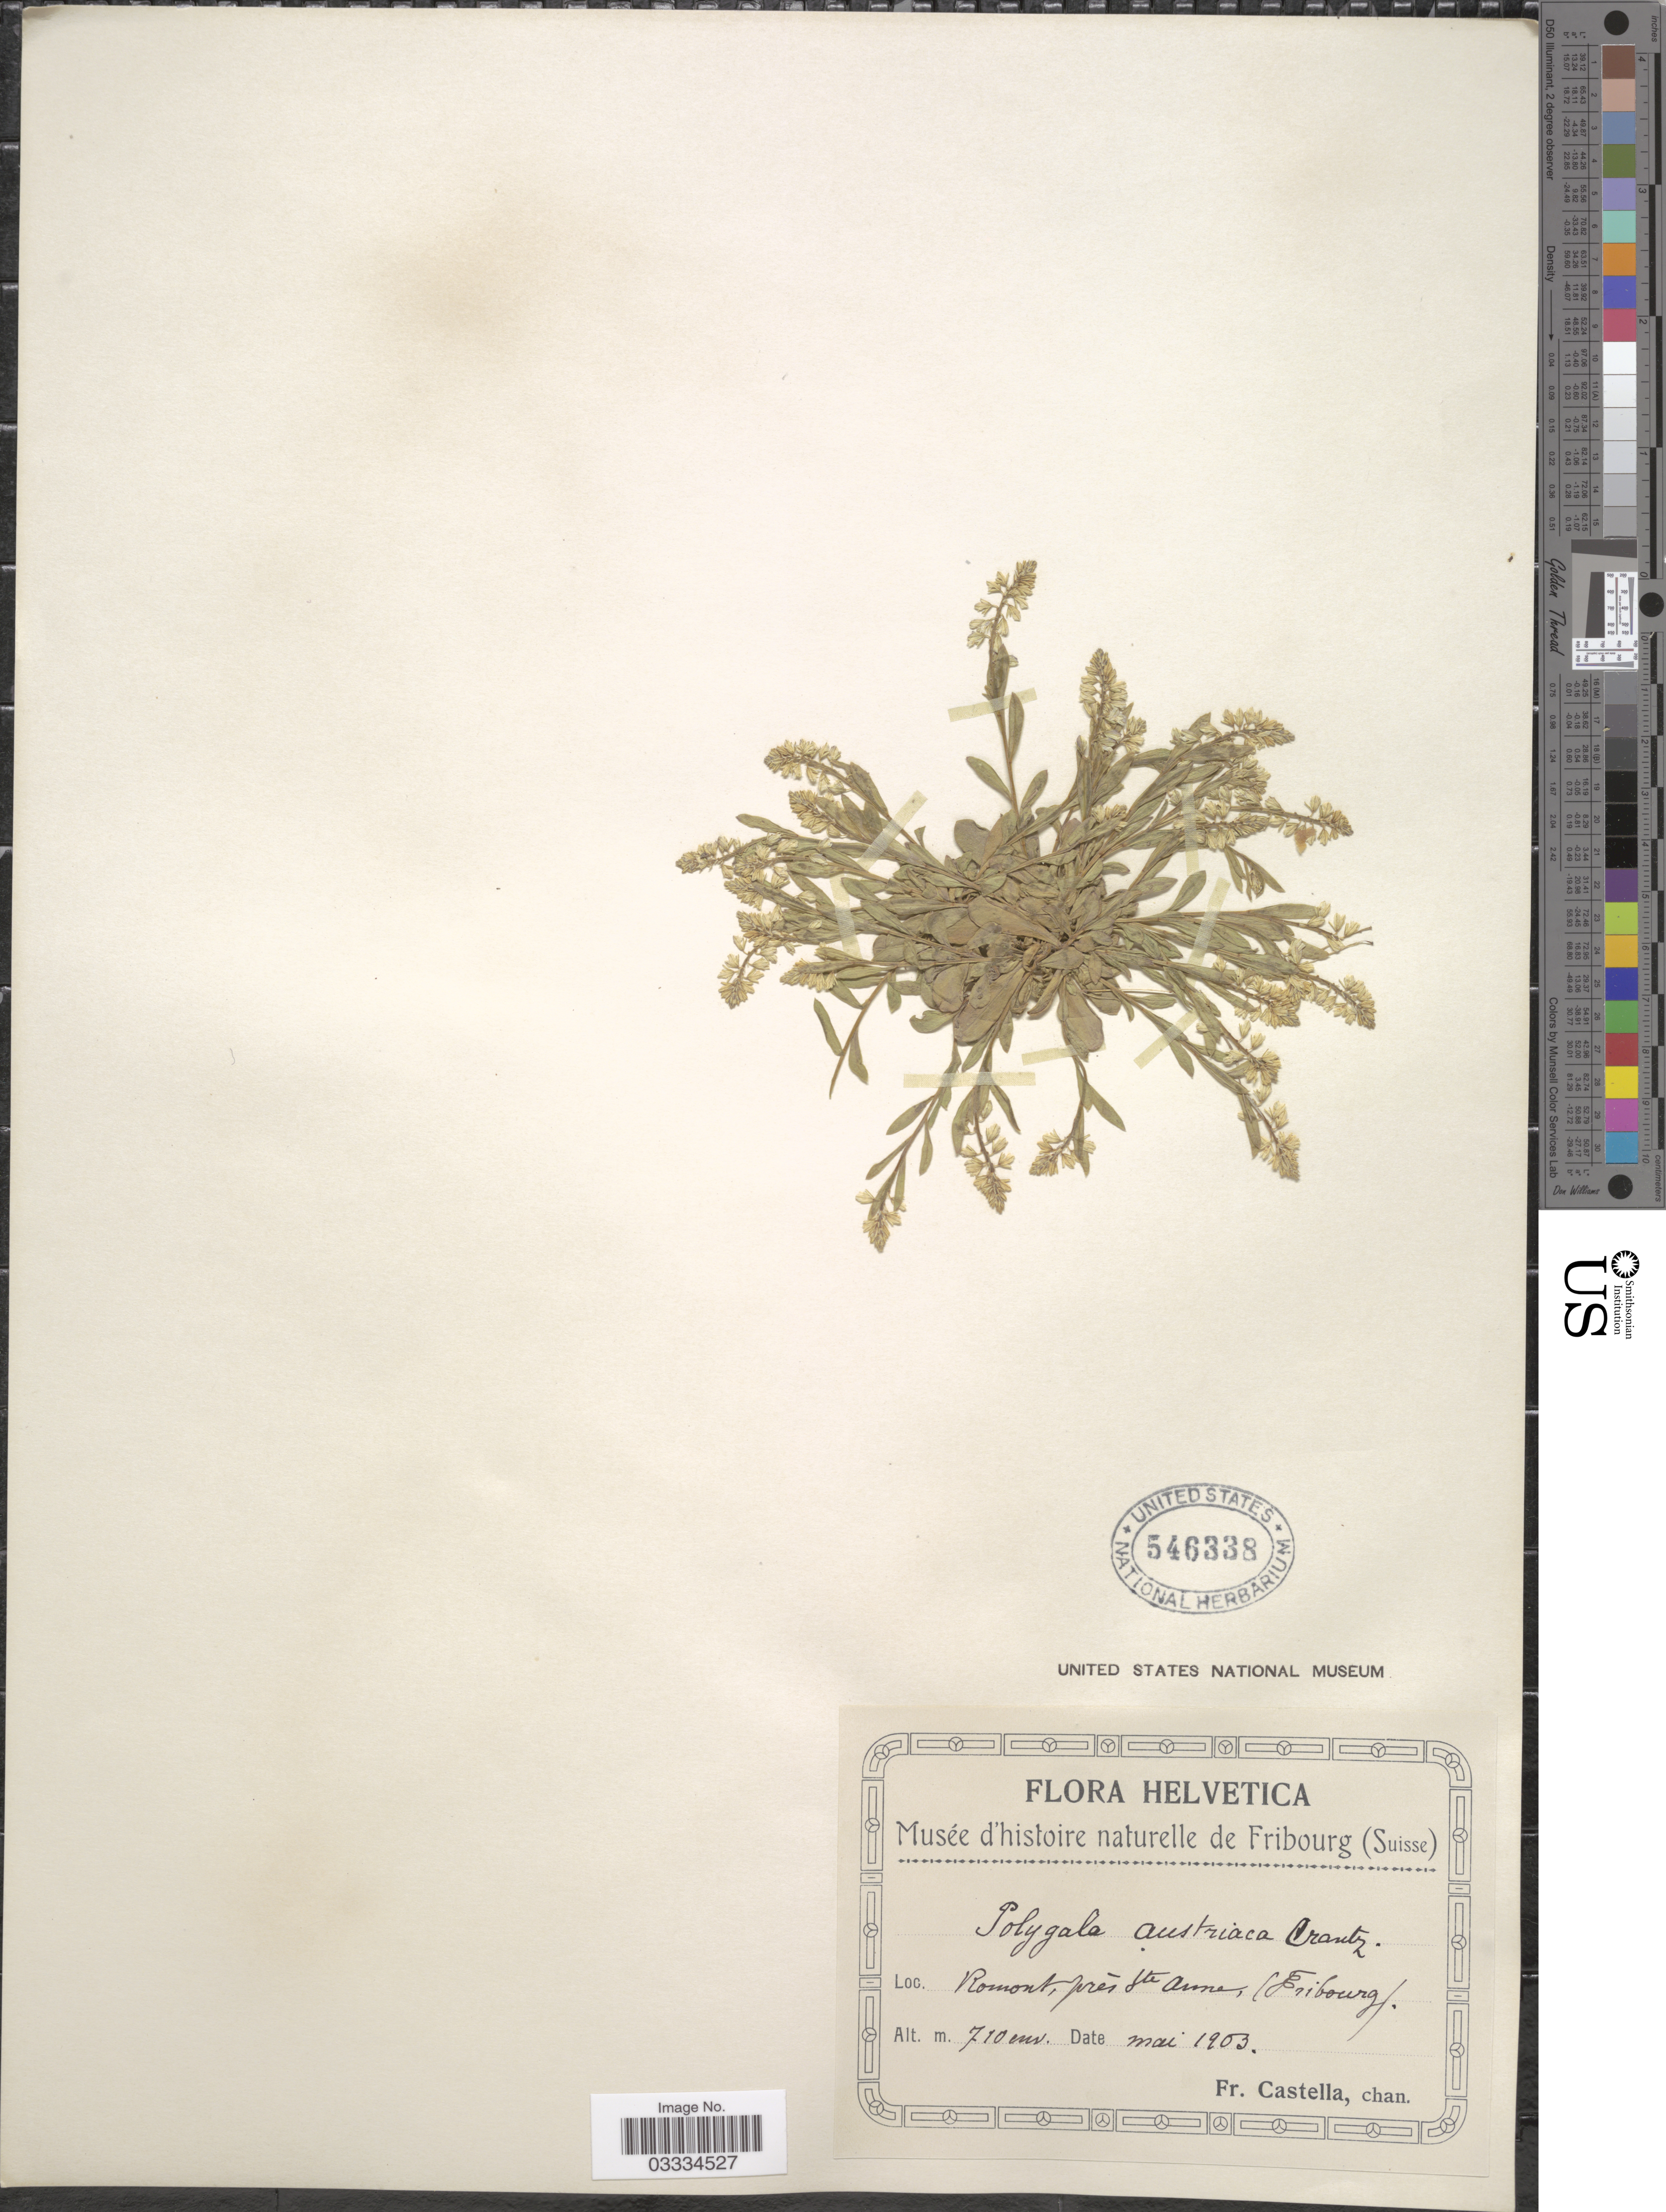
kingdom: Plantae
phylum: Tracheophyta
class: Magnoliopsida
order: Fabales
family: Polygalaceae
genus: Polygala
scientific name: Polygala austriaca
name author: Crantz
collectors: Fr. Castella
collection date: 1903-05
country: Switzerland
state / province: Fribourg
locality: Helvetica. Romont, près Ste Anne, (Fribourg).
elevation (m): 710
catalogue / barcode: US 546338